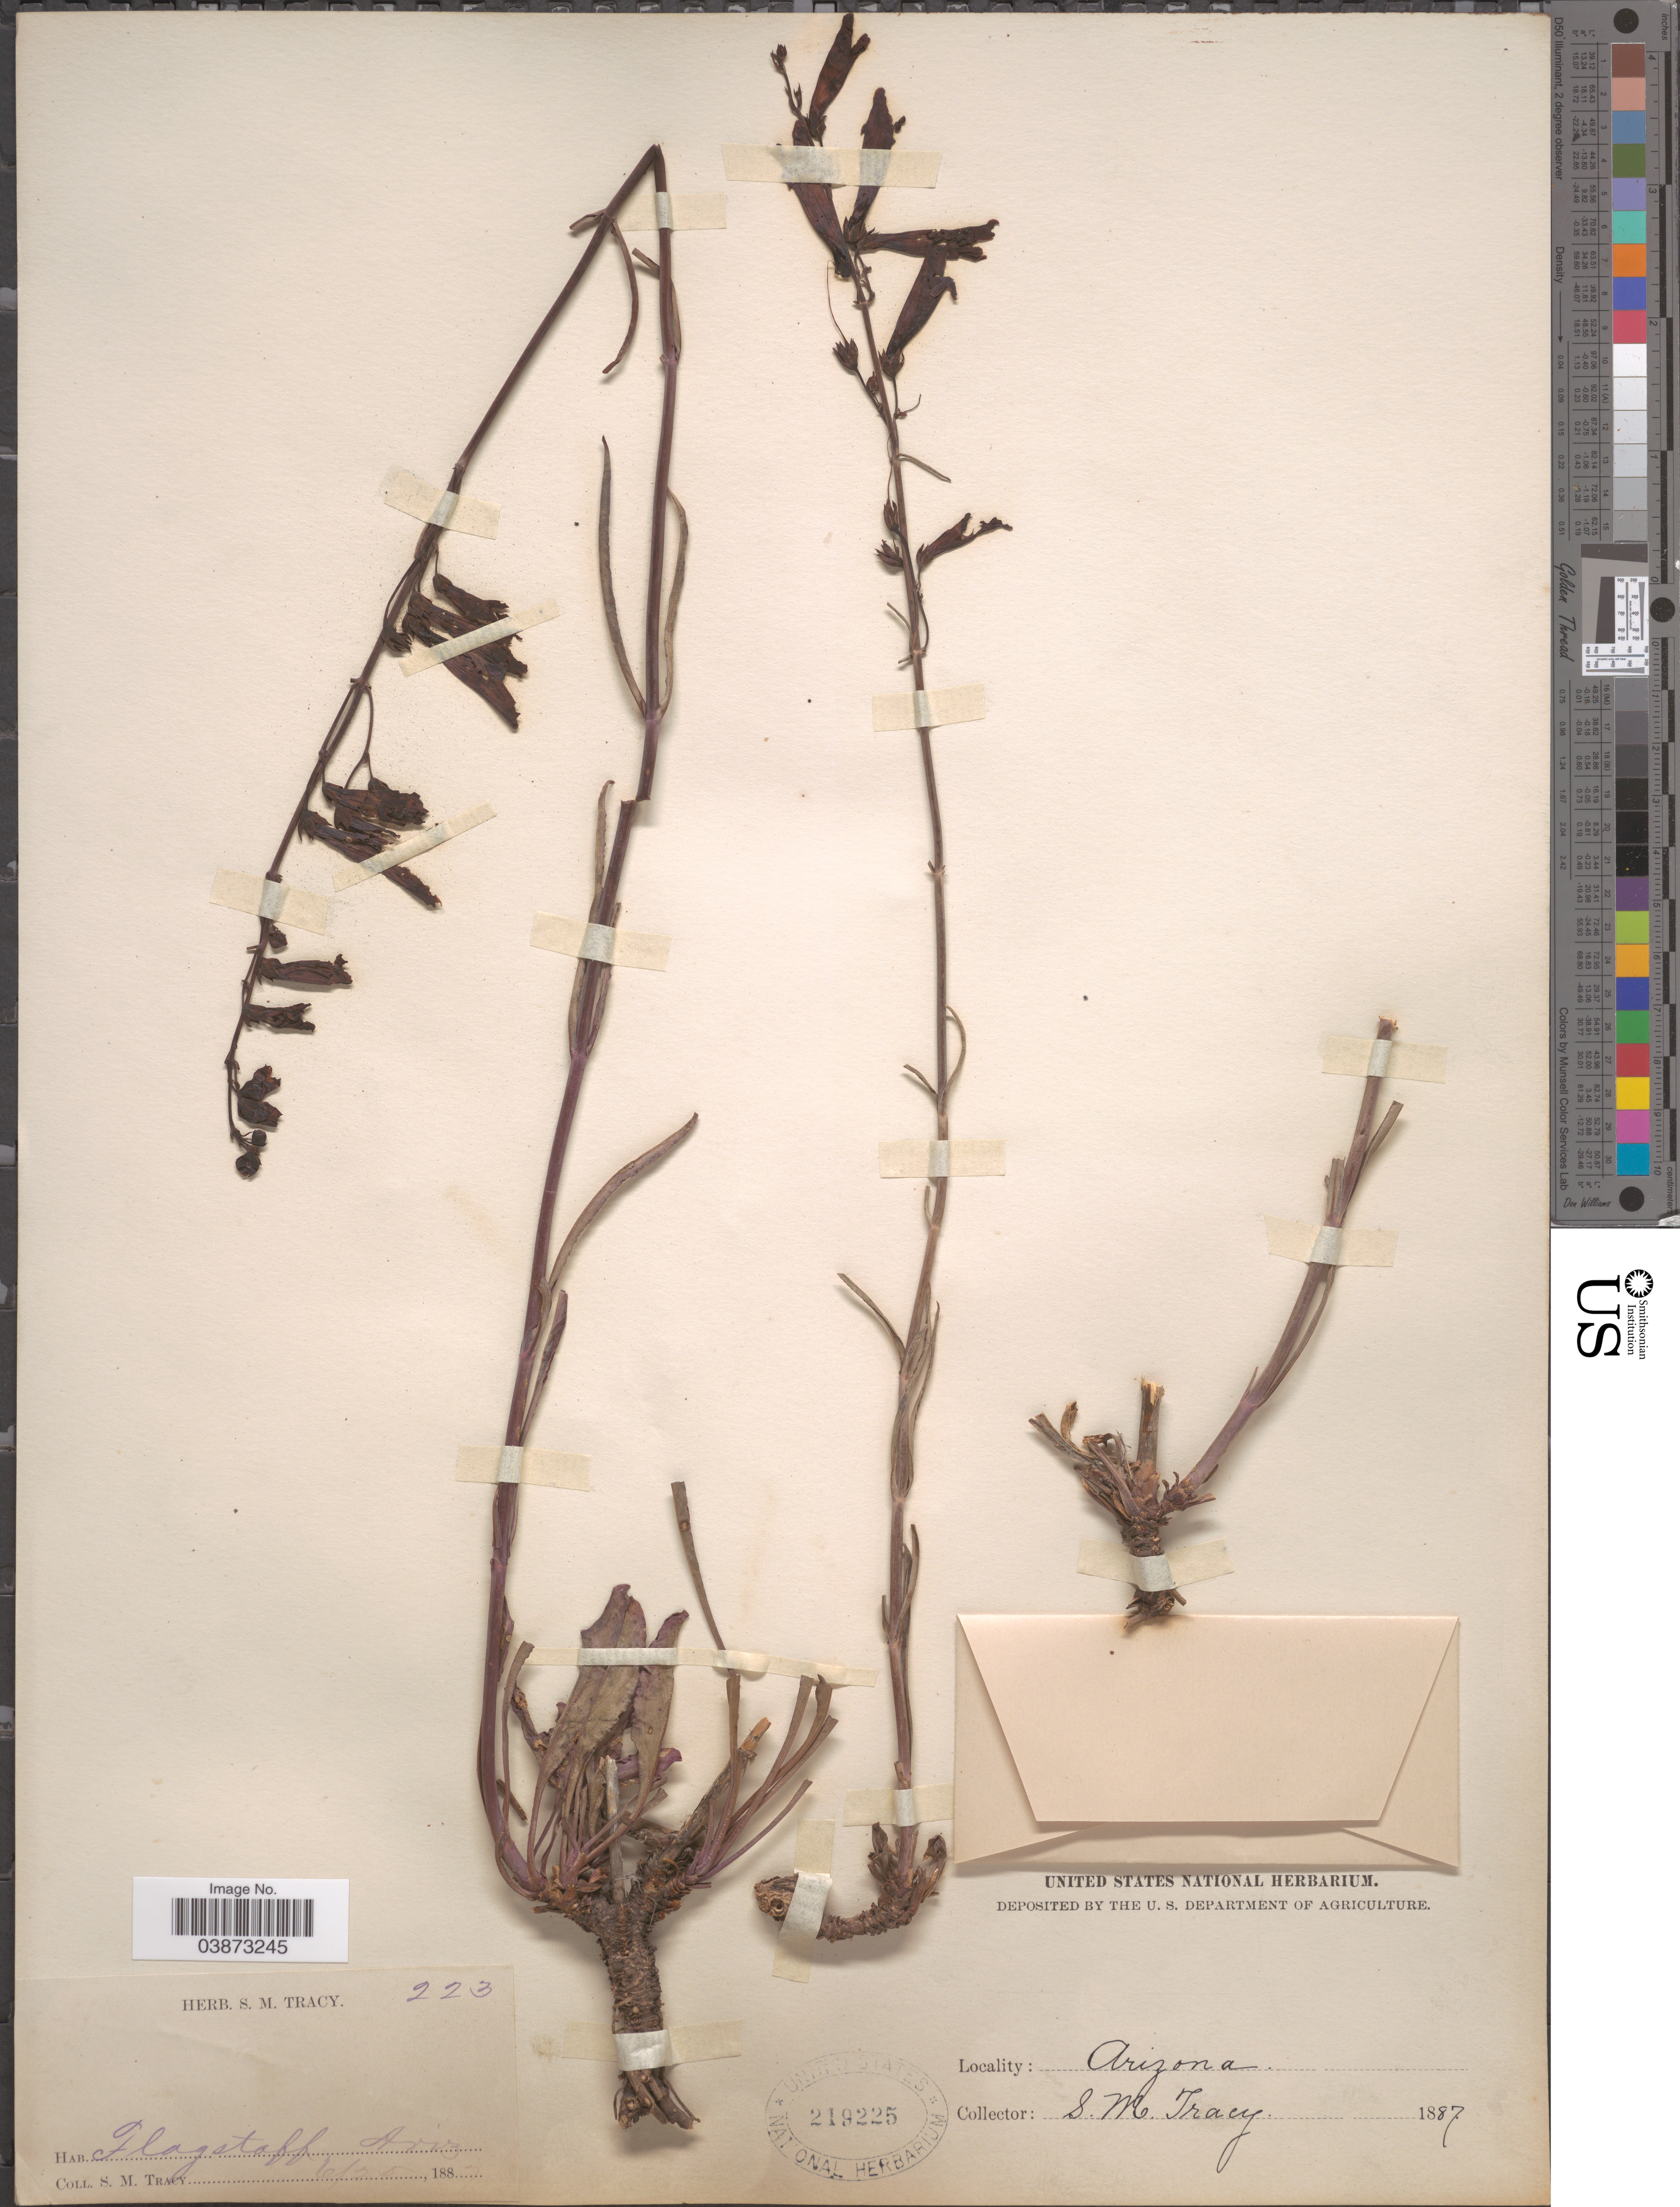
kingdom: Plantae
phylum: Tracheophyta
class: Magnoliopsida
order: Lamiales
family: Plantaginaceae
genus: Penstemon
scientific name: Penstemon barbatus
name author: (Cav.) Roth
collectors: S. M. Tracy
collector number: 223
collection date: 1887-06-25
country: United States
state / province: Arizona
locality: Flagstaff.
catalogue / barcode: US 219225